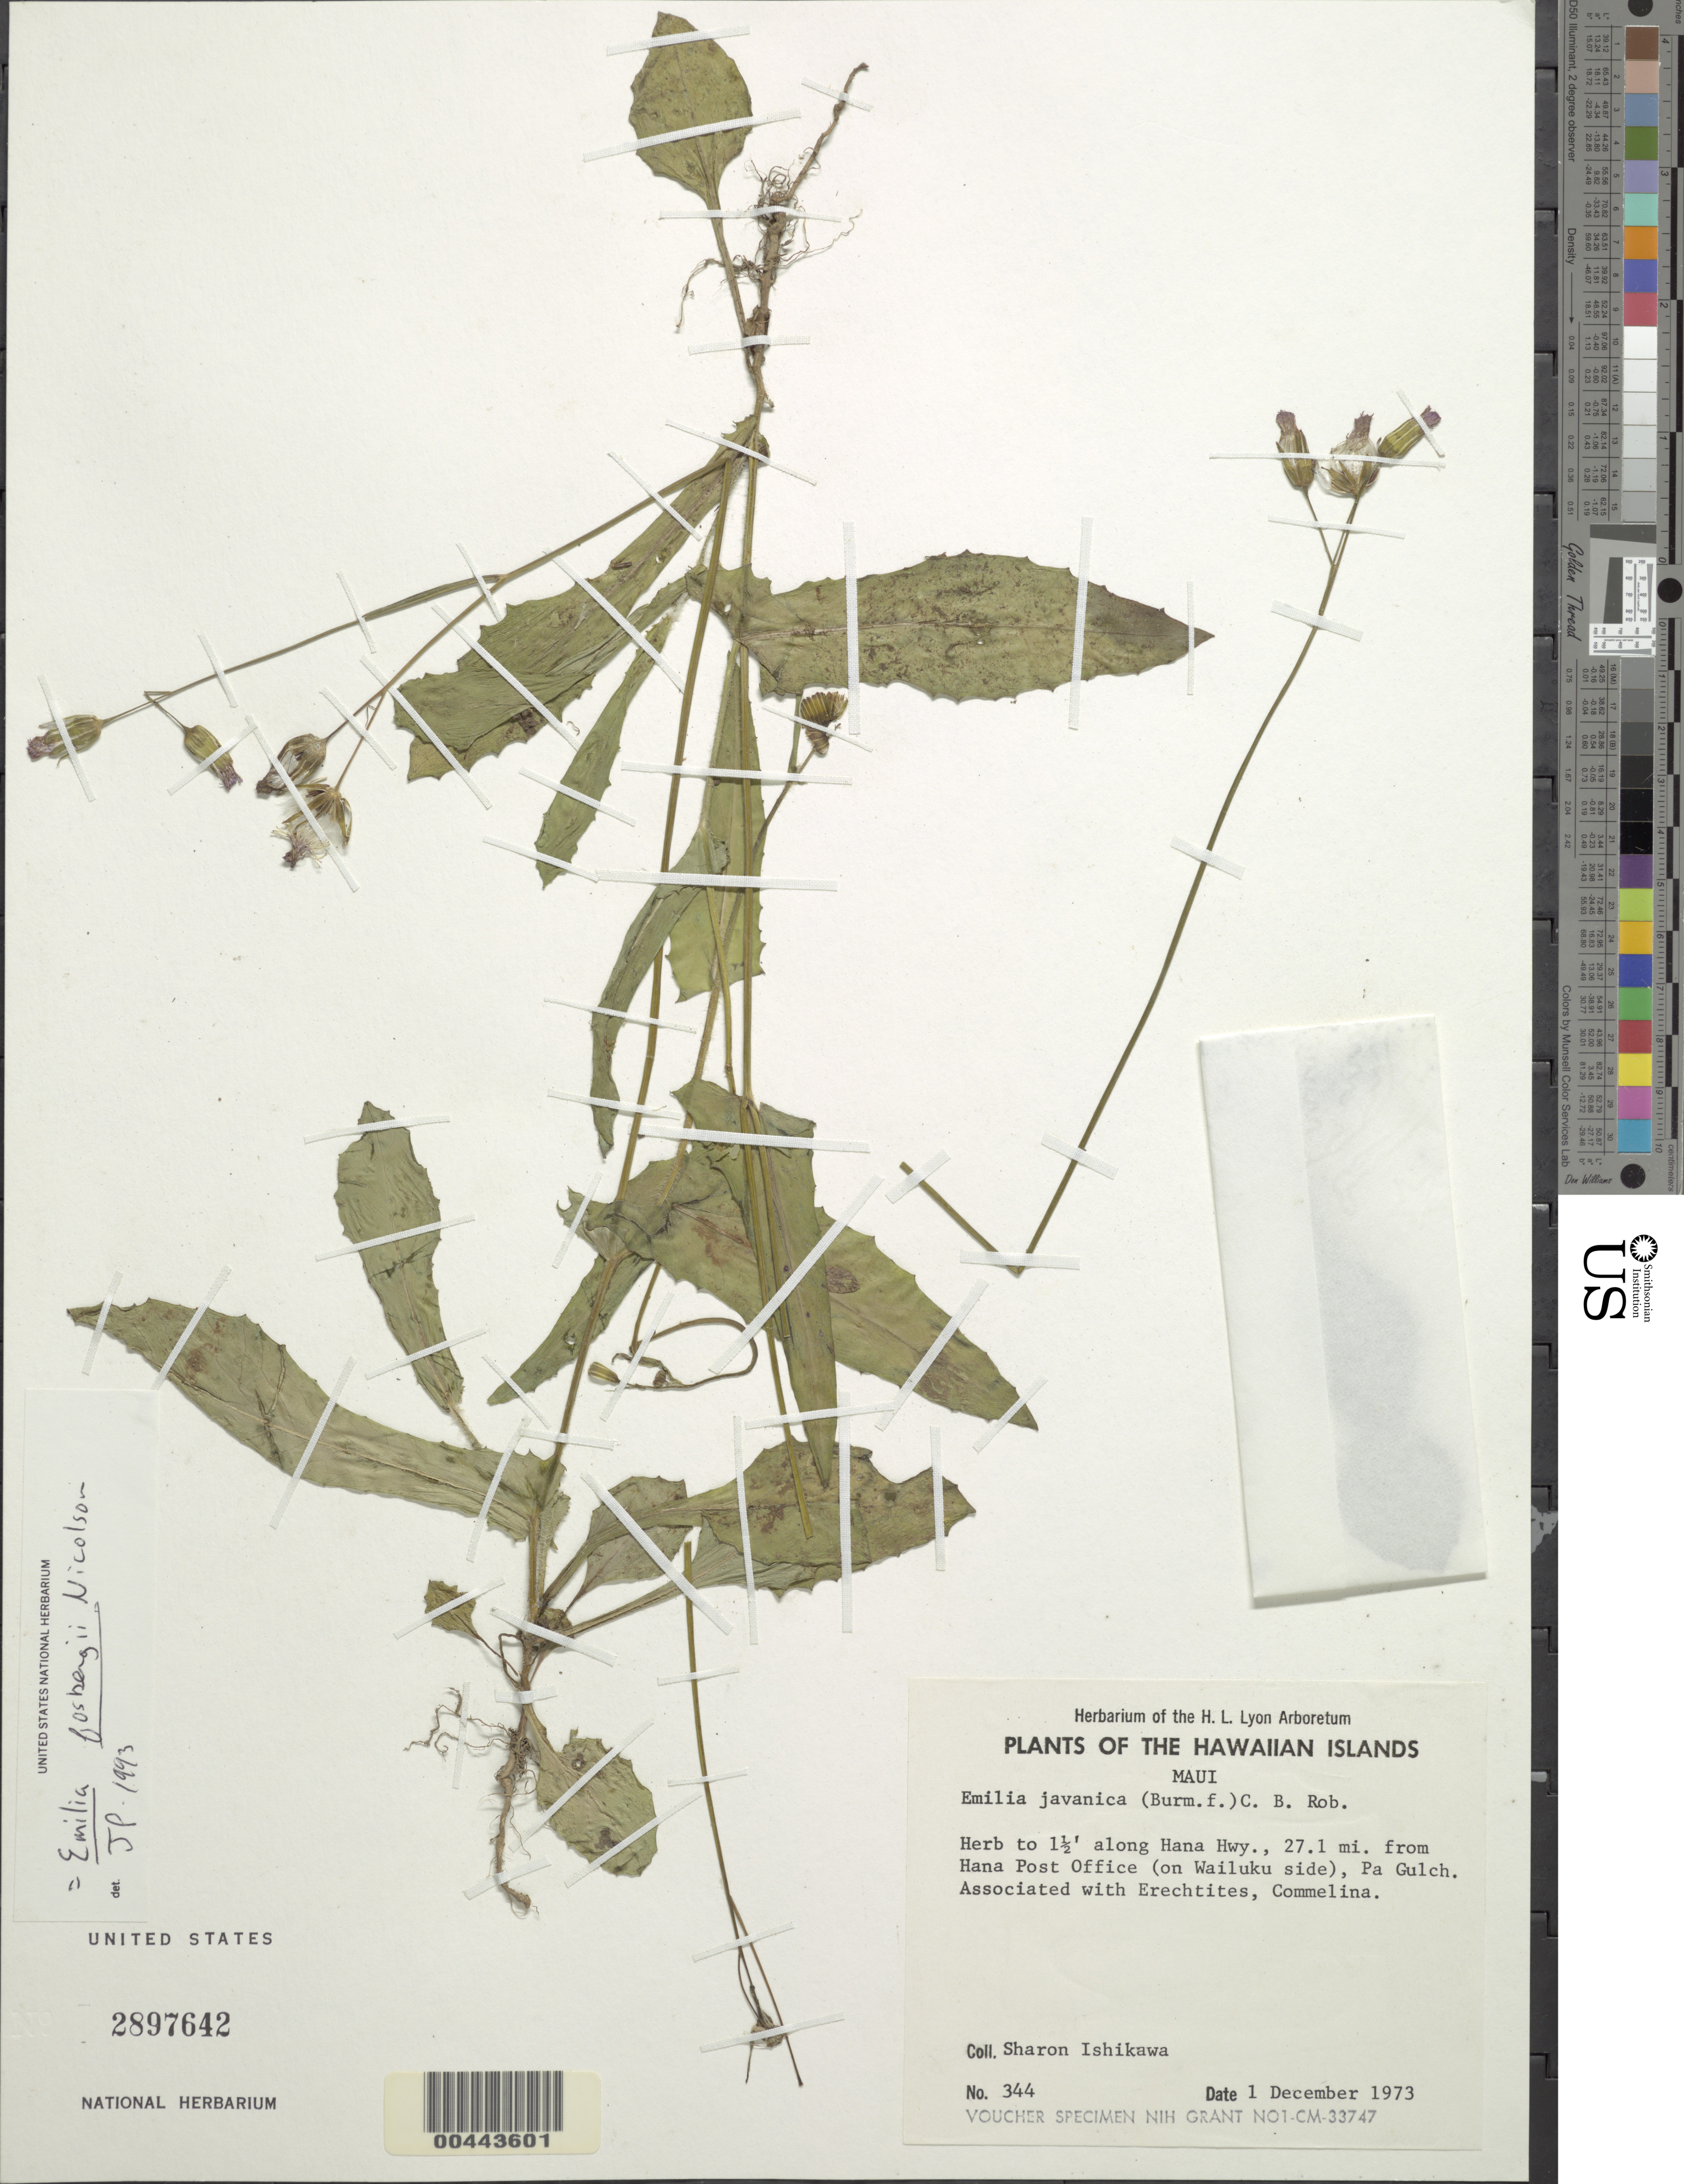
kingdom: Plantae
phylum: Tracheophyta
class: Magnoliopsida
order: Asterales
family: Asteraceae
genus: Emilia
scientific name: Emilia fosbergii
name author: Nicolson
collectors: S. S. Ishikawa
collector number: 344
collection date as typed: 1 Dec 1973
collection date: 1973-12-01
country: United States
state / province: Hawaii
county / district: Maui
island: Maui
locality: Herb to 1.5 in from Hana Highway, 27.1 mi from Hana Post Office (on Wailuku side), Pa Gulch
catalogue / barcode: US 2897642